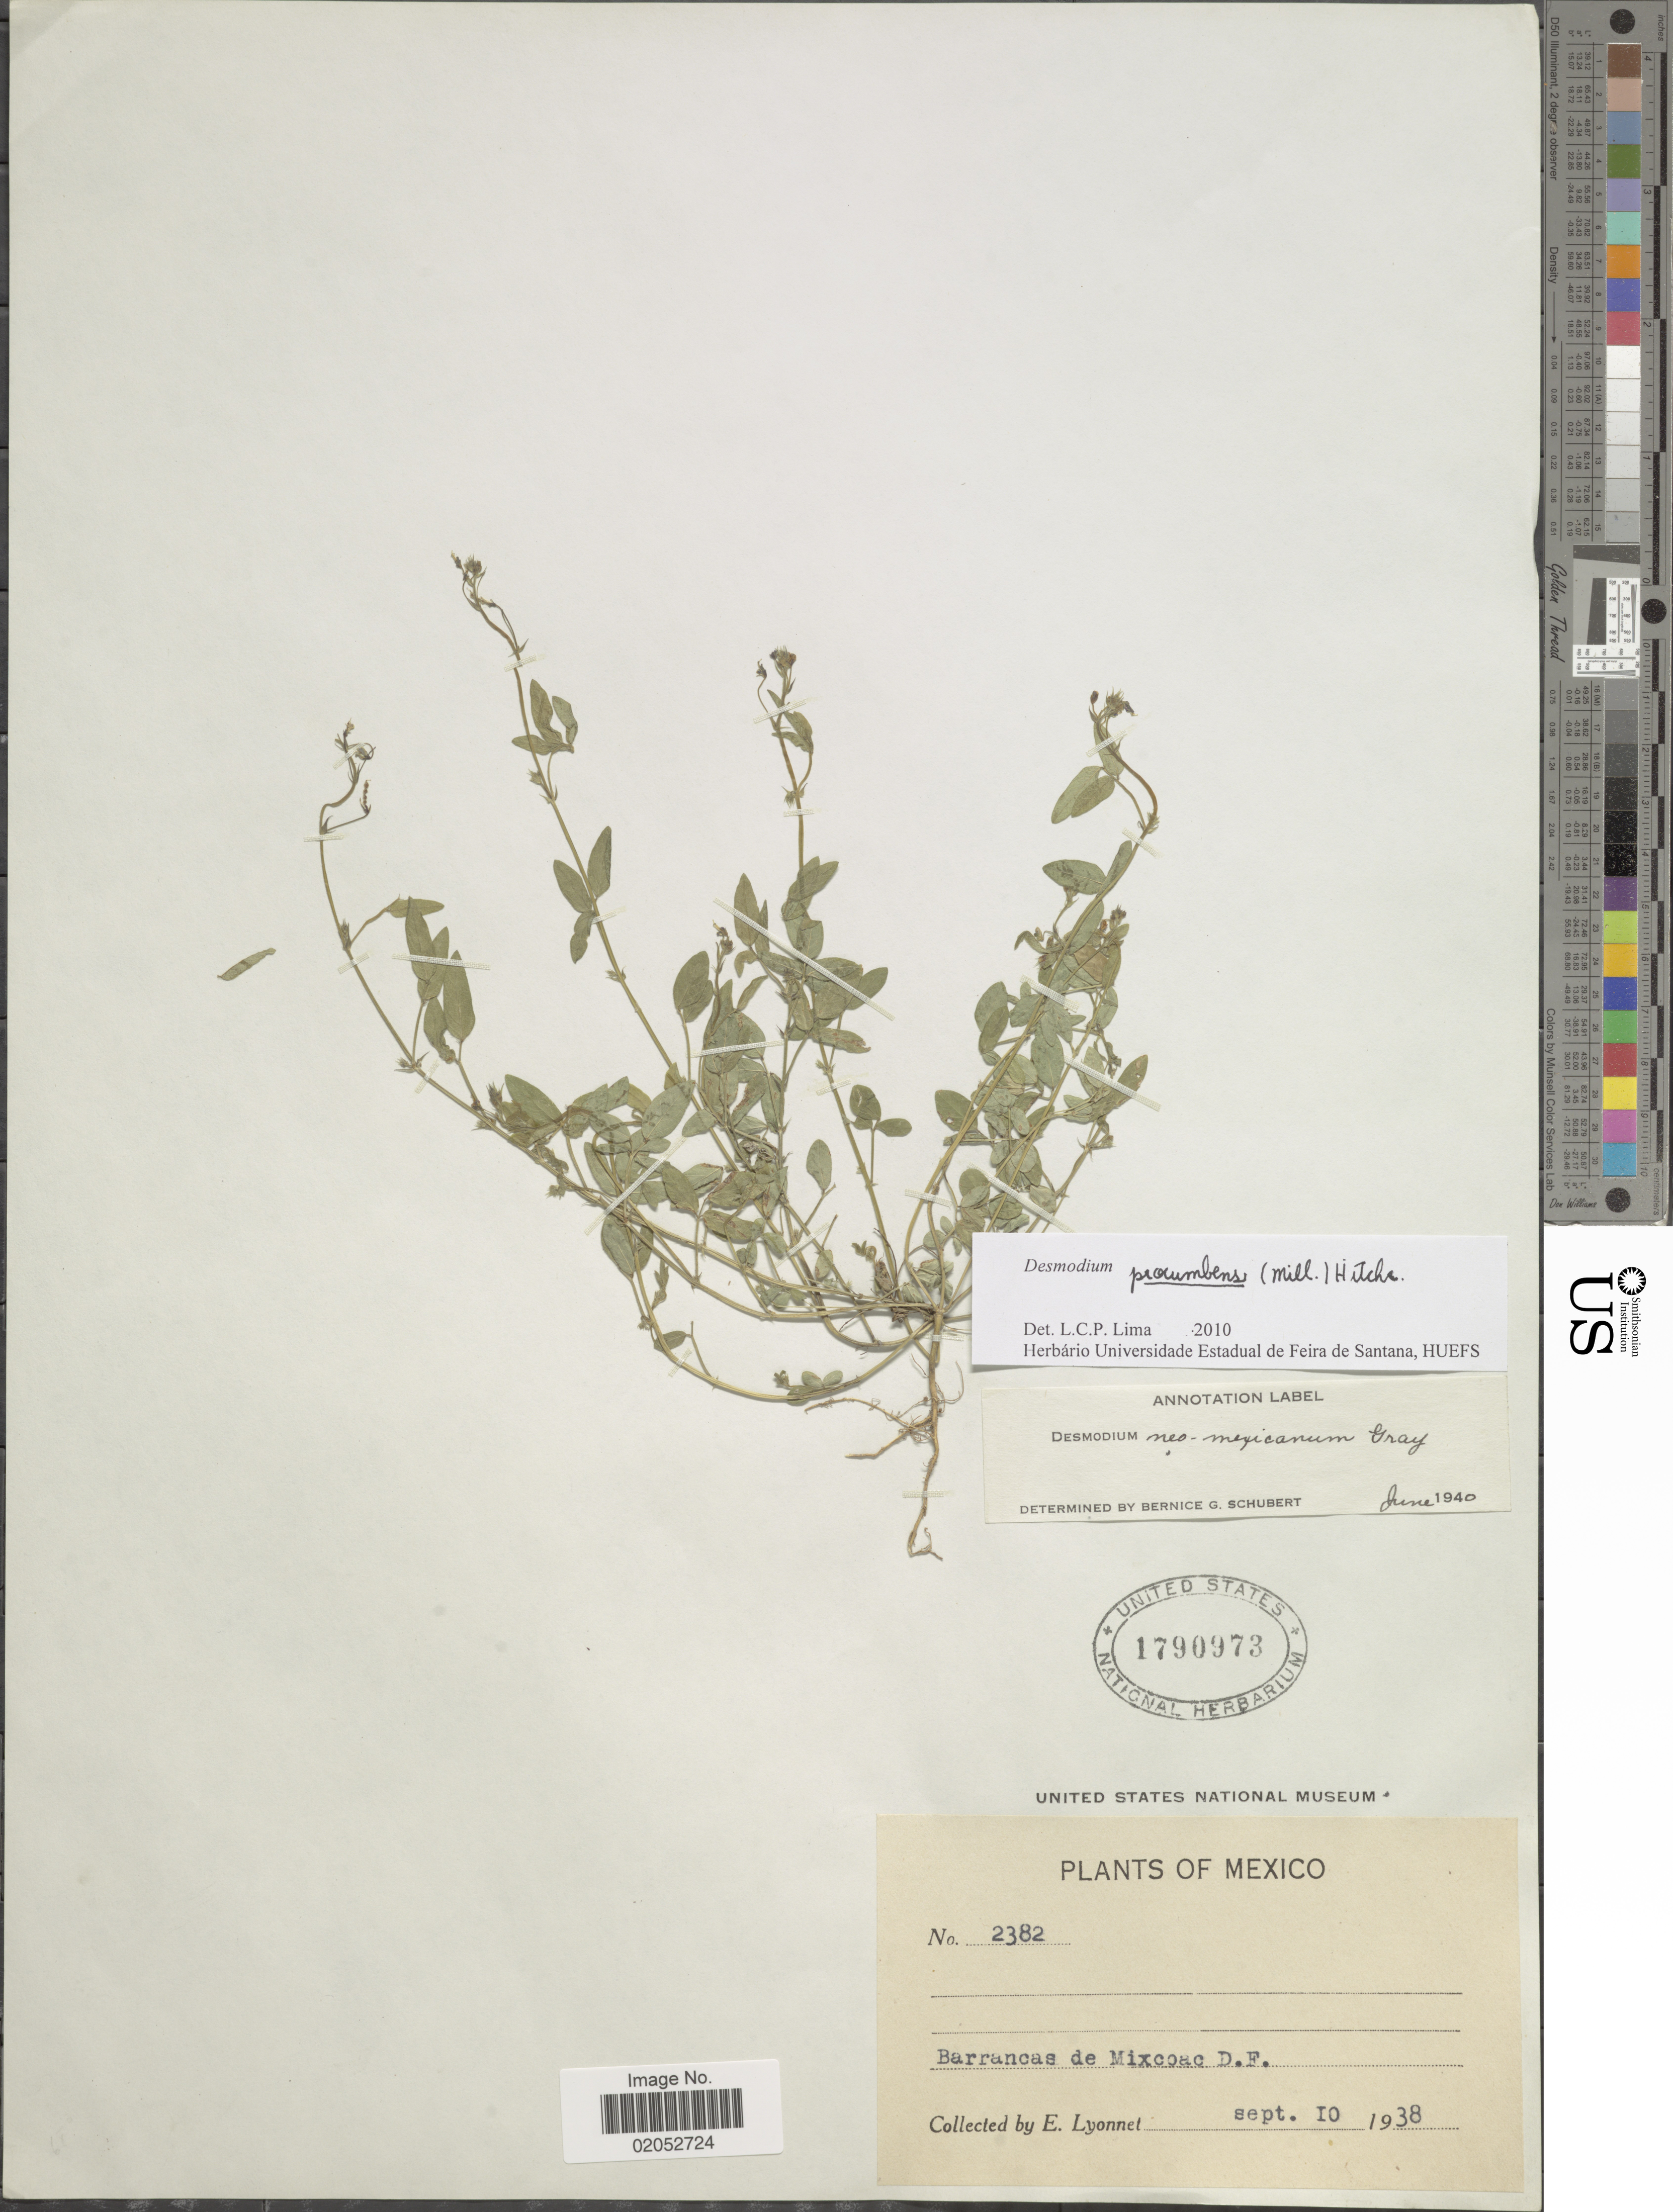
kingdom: Plantae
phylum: Tracheophyta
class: Magnoliopsida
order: Fabales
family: Fabaceae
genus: Desmodium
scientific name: Desmodium procumbens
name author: (Mill.) Hitchc.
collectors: E. Lyonnet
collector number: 2382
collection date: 1938-09-10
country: Mexico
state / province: Distrito Federal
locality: Barrancas de Mixcoac, D.F.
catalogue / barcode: US 1790973